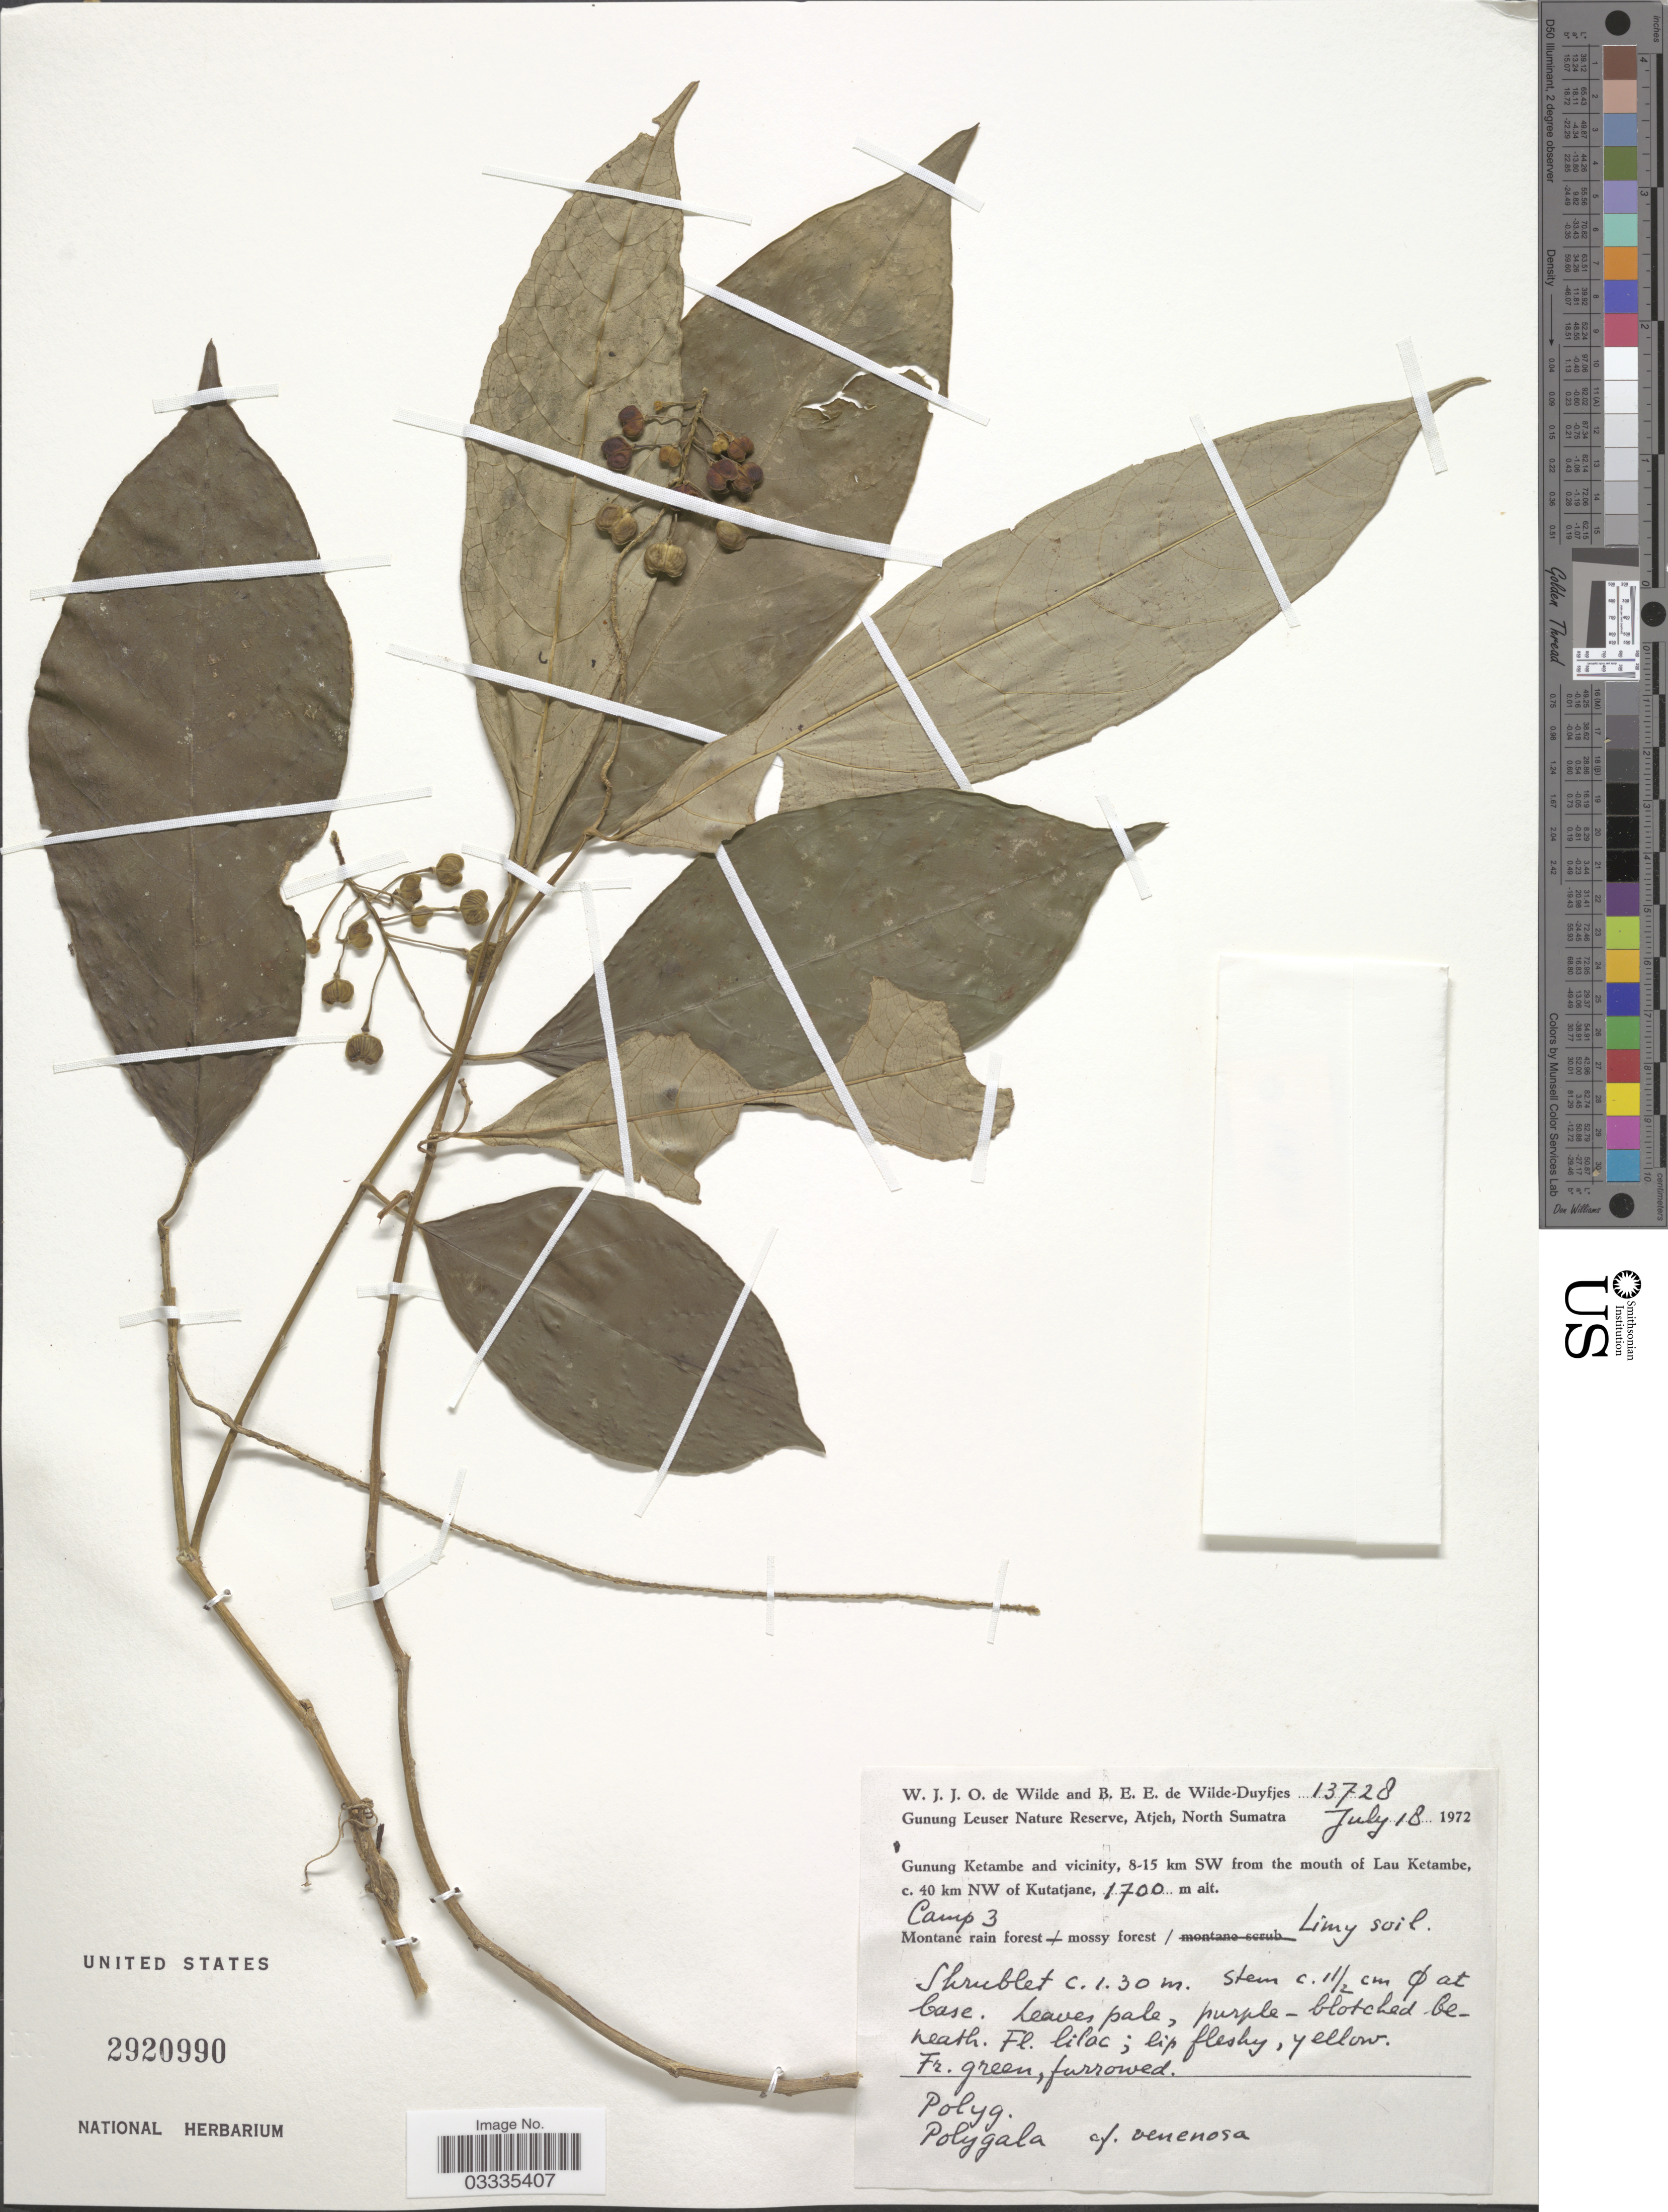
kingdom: Plantae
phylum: Tracheophyta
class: Magnoliopsida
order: Fabales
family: Polygalaceae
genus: Polygala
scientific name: Polygala venenosa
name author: Juss. ex Poir.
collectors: W. J. de Wilde & B. E. de Wilde-Duyfjes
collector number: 13728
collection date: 1972-07-18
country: Indonesia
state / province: Sumatra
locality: Gunung Leuser Nature Reserve, Atjeh, North Sumatra. Gunung Ketambe and vicinity, 8-15 km SW from the mouth of Lau Ketambe, c. 40 km NW of Kutatjane. Camp 3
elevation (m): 1700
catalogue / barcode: US 2920990